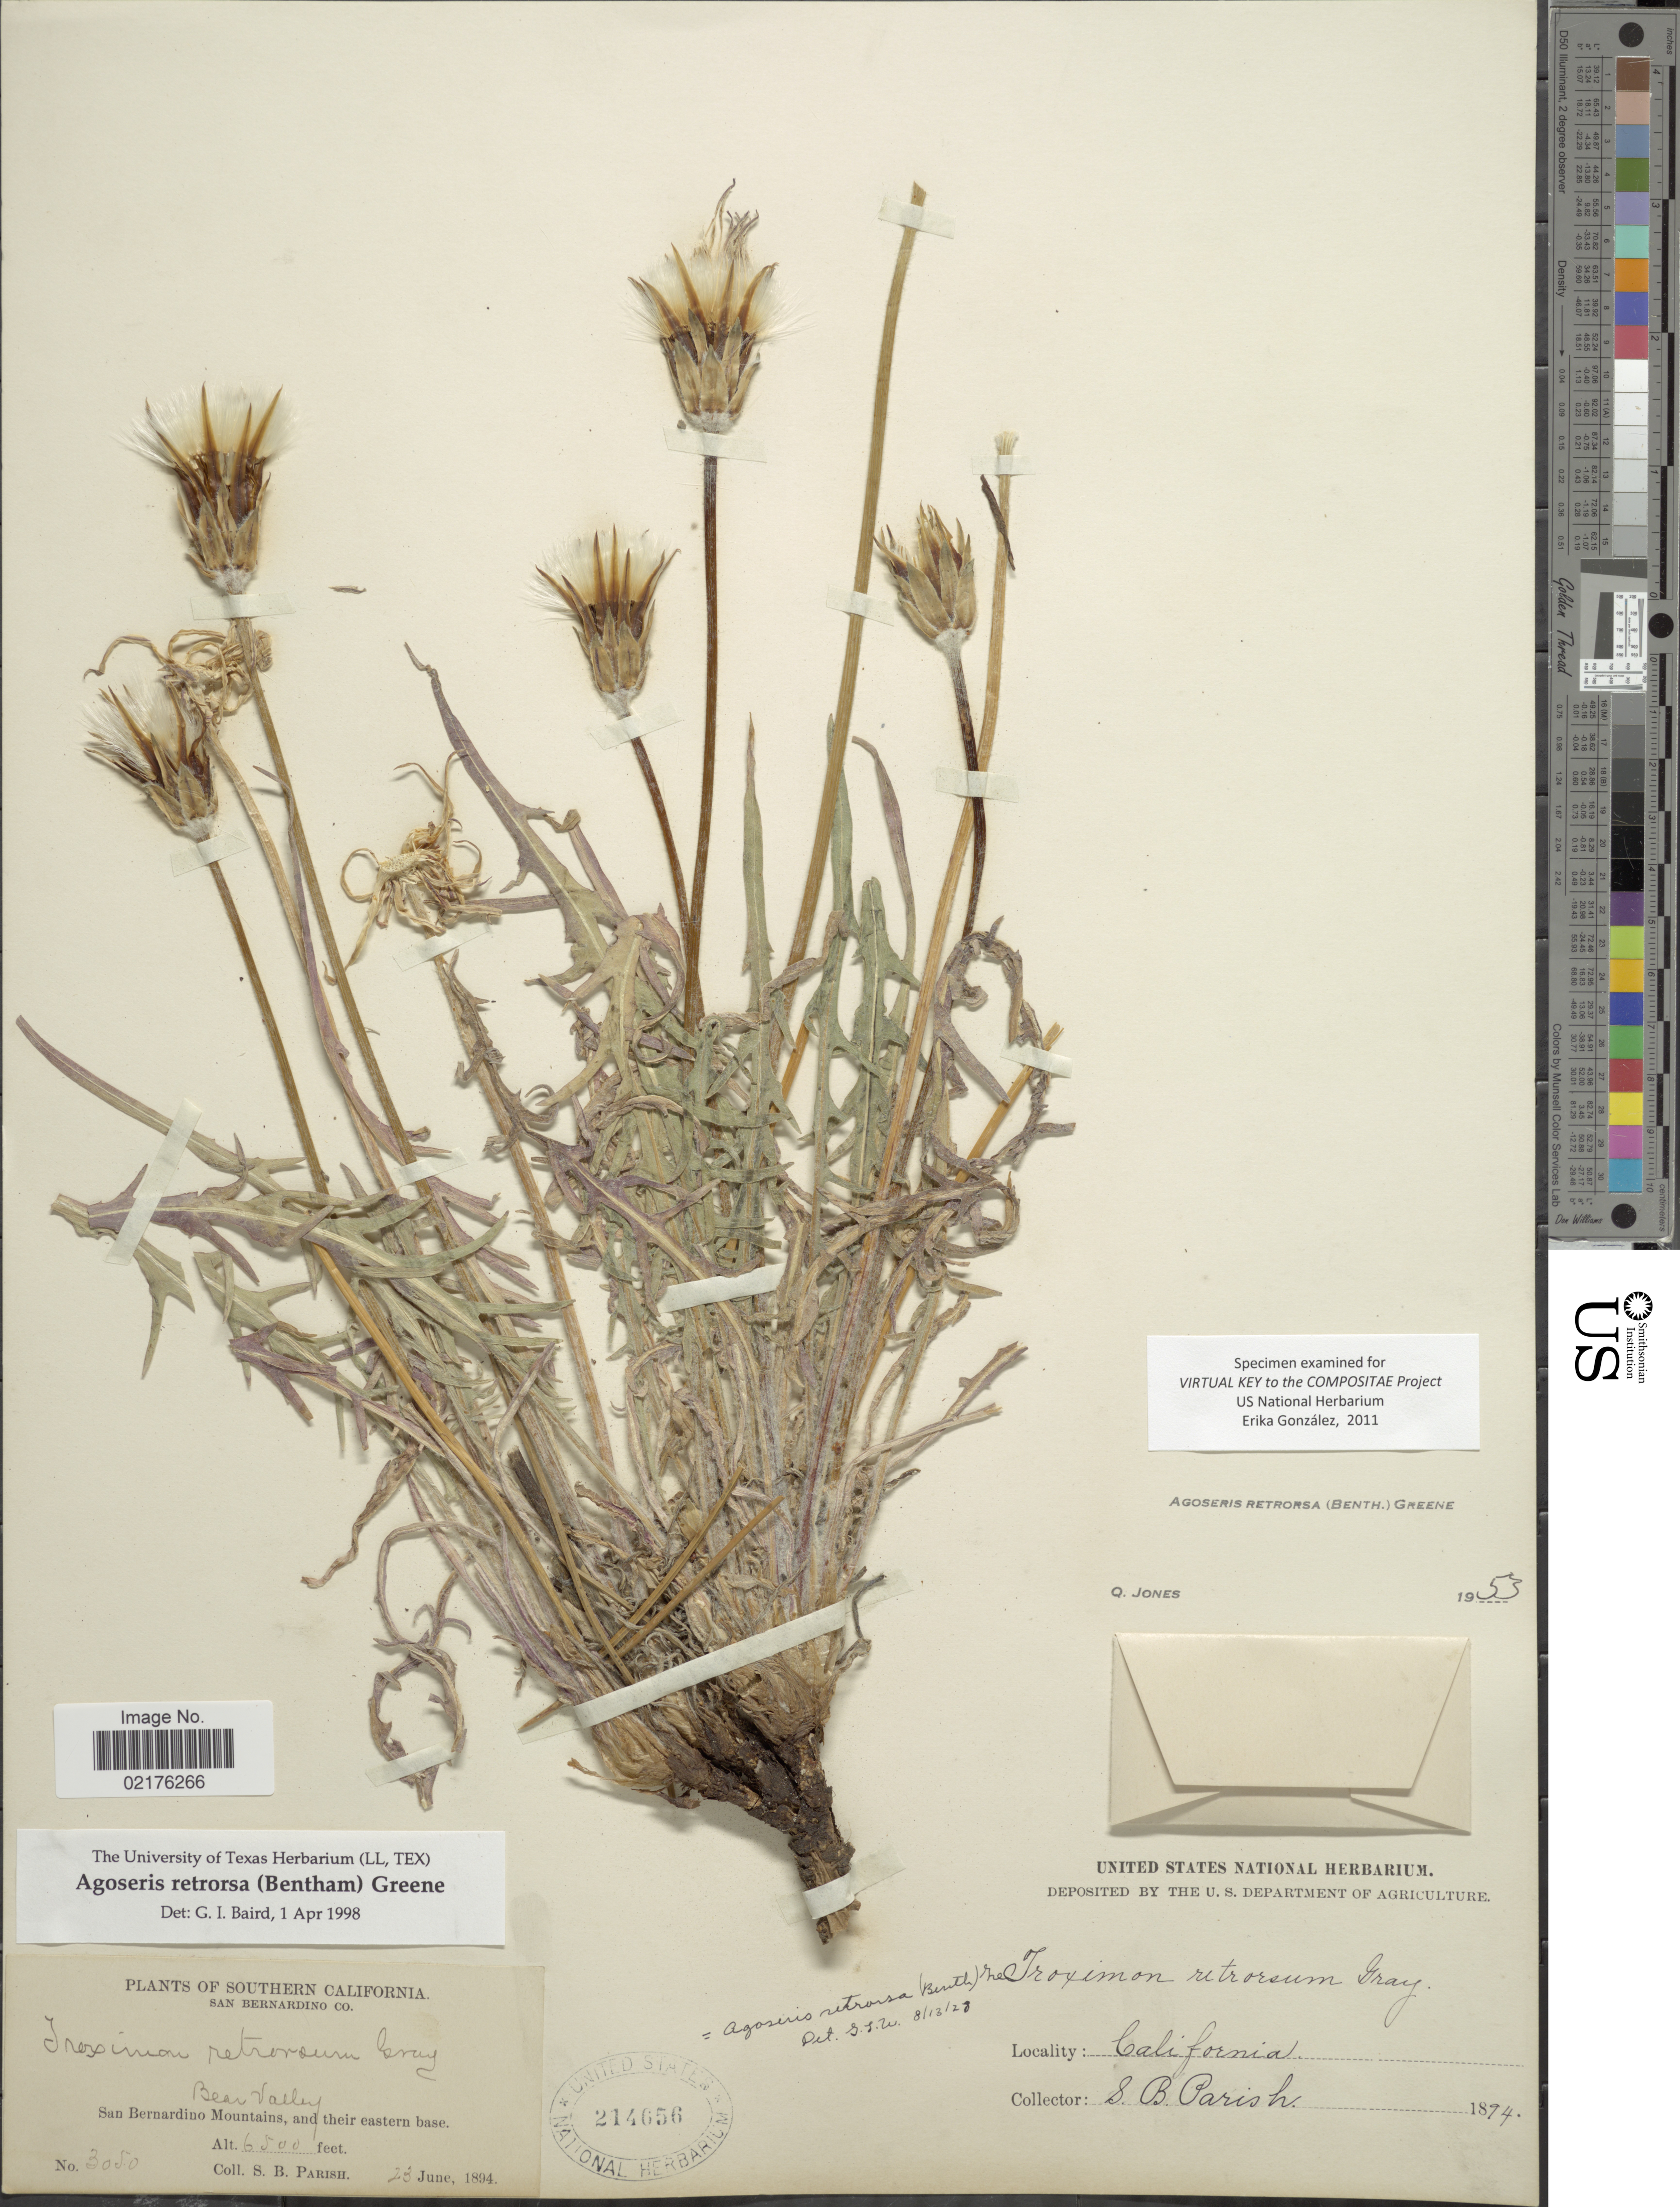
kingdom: Plantae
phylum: Tracheophyta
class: Magnoliopsida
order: Asterales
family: Asteraceae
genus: Agoseris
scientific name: Agoseris retrorsa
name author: (Benth.) Greene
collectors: S. B. Parish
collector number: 3050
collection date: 1894-06-23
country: United States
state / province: California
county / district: San Bernardino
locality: Southern California, San Bernardino Co., Bear Valley, San Bernardino Mountains, and their eastern base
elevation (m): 1981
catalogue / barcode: US 214656